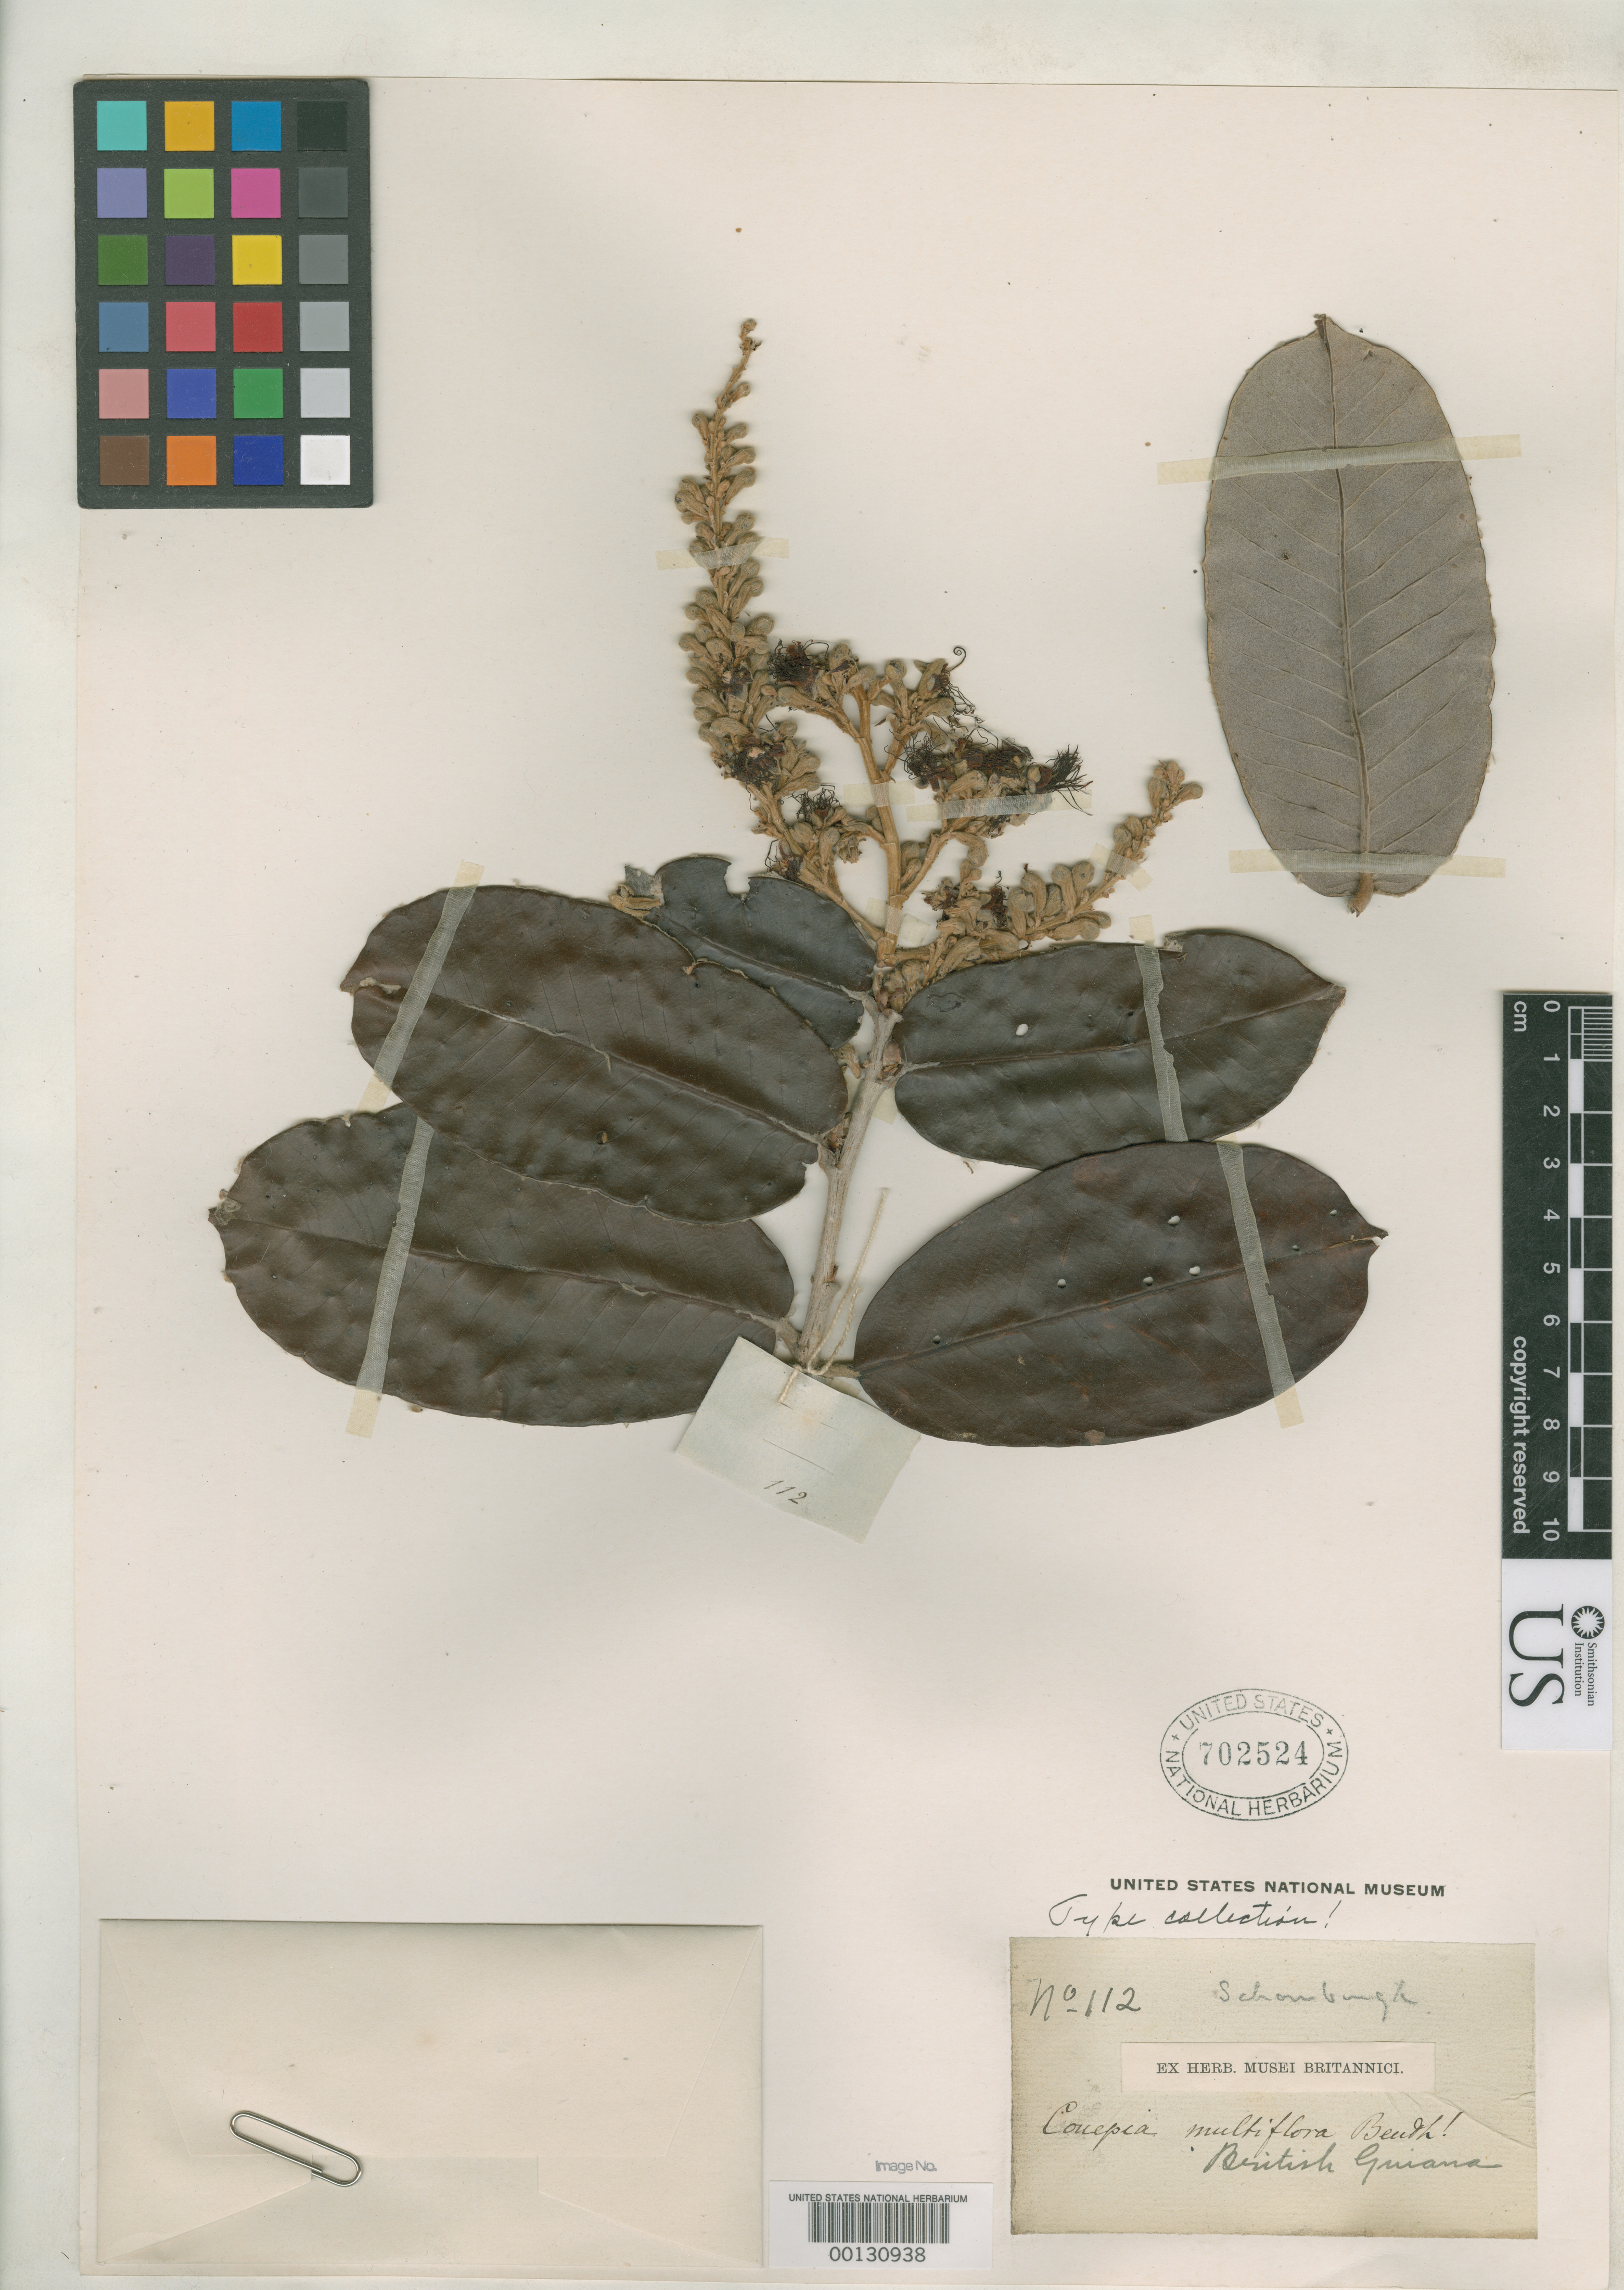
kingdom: Plantae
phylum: Tracheophyta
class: Magnoliopsida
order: Malpighiales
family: Chrysobalanaceae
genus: Couepia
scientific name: Couepia multiflora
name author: Benth.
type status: Isotype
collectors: R. H. Schomburgk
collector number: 112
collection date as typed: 1836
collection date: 1836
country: Guyana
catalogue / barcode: US 702524